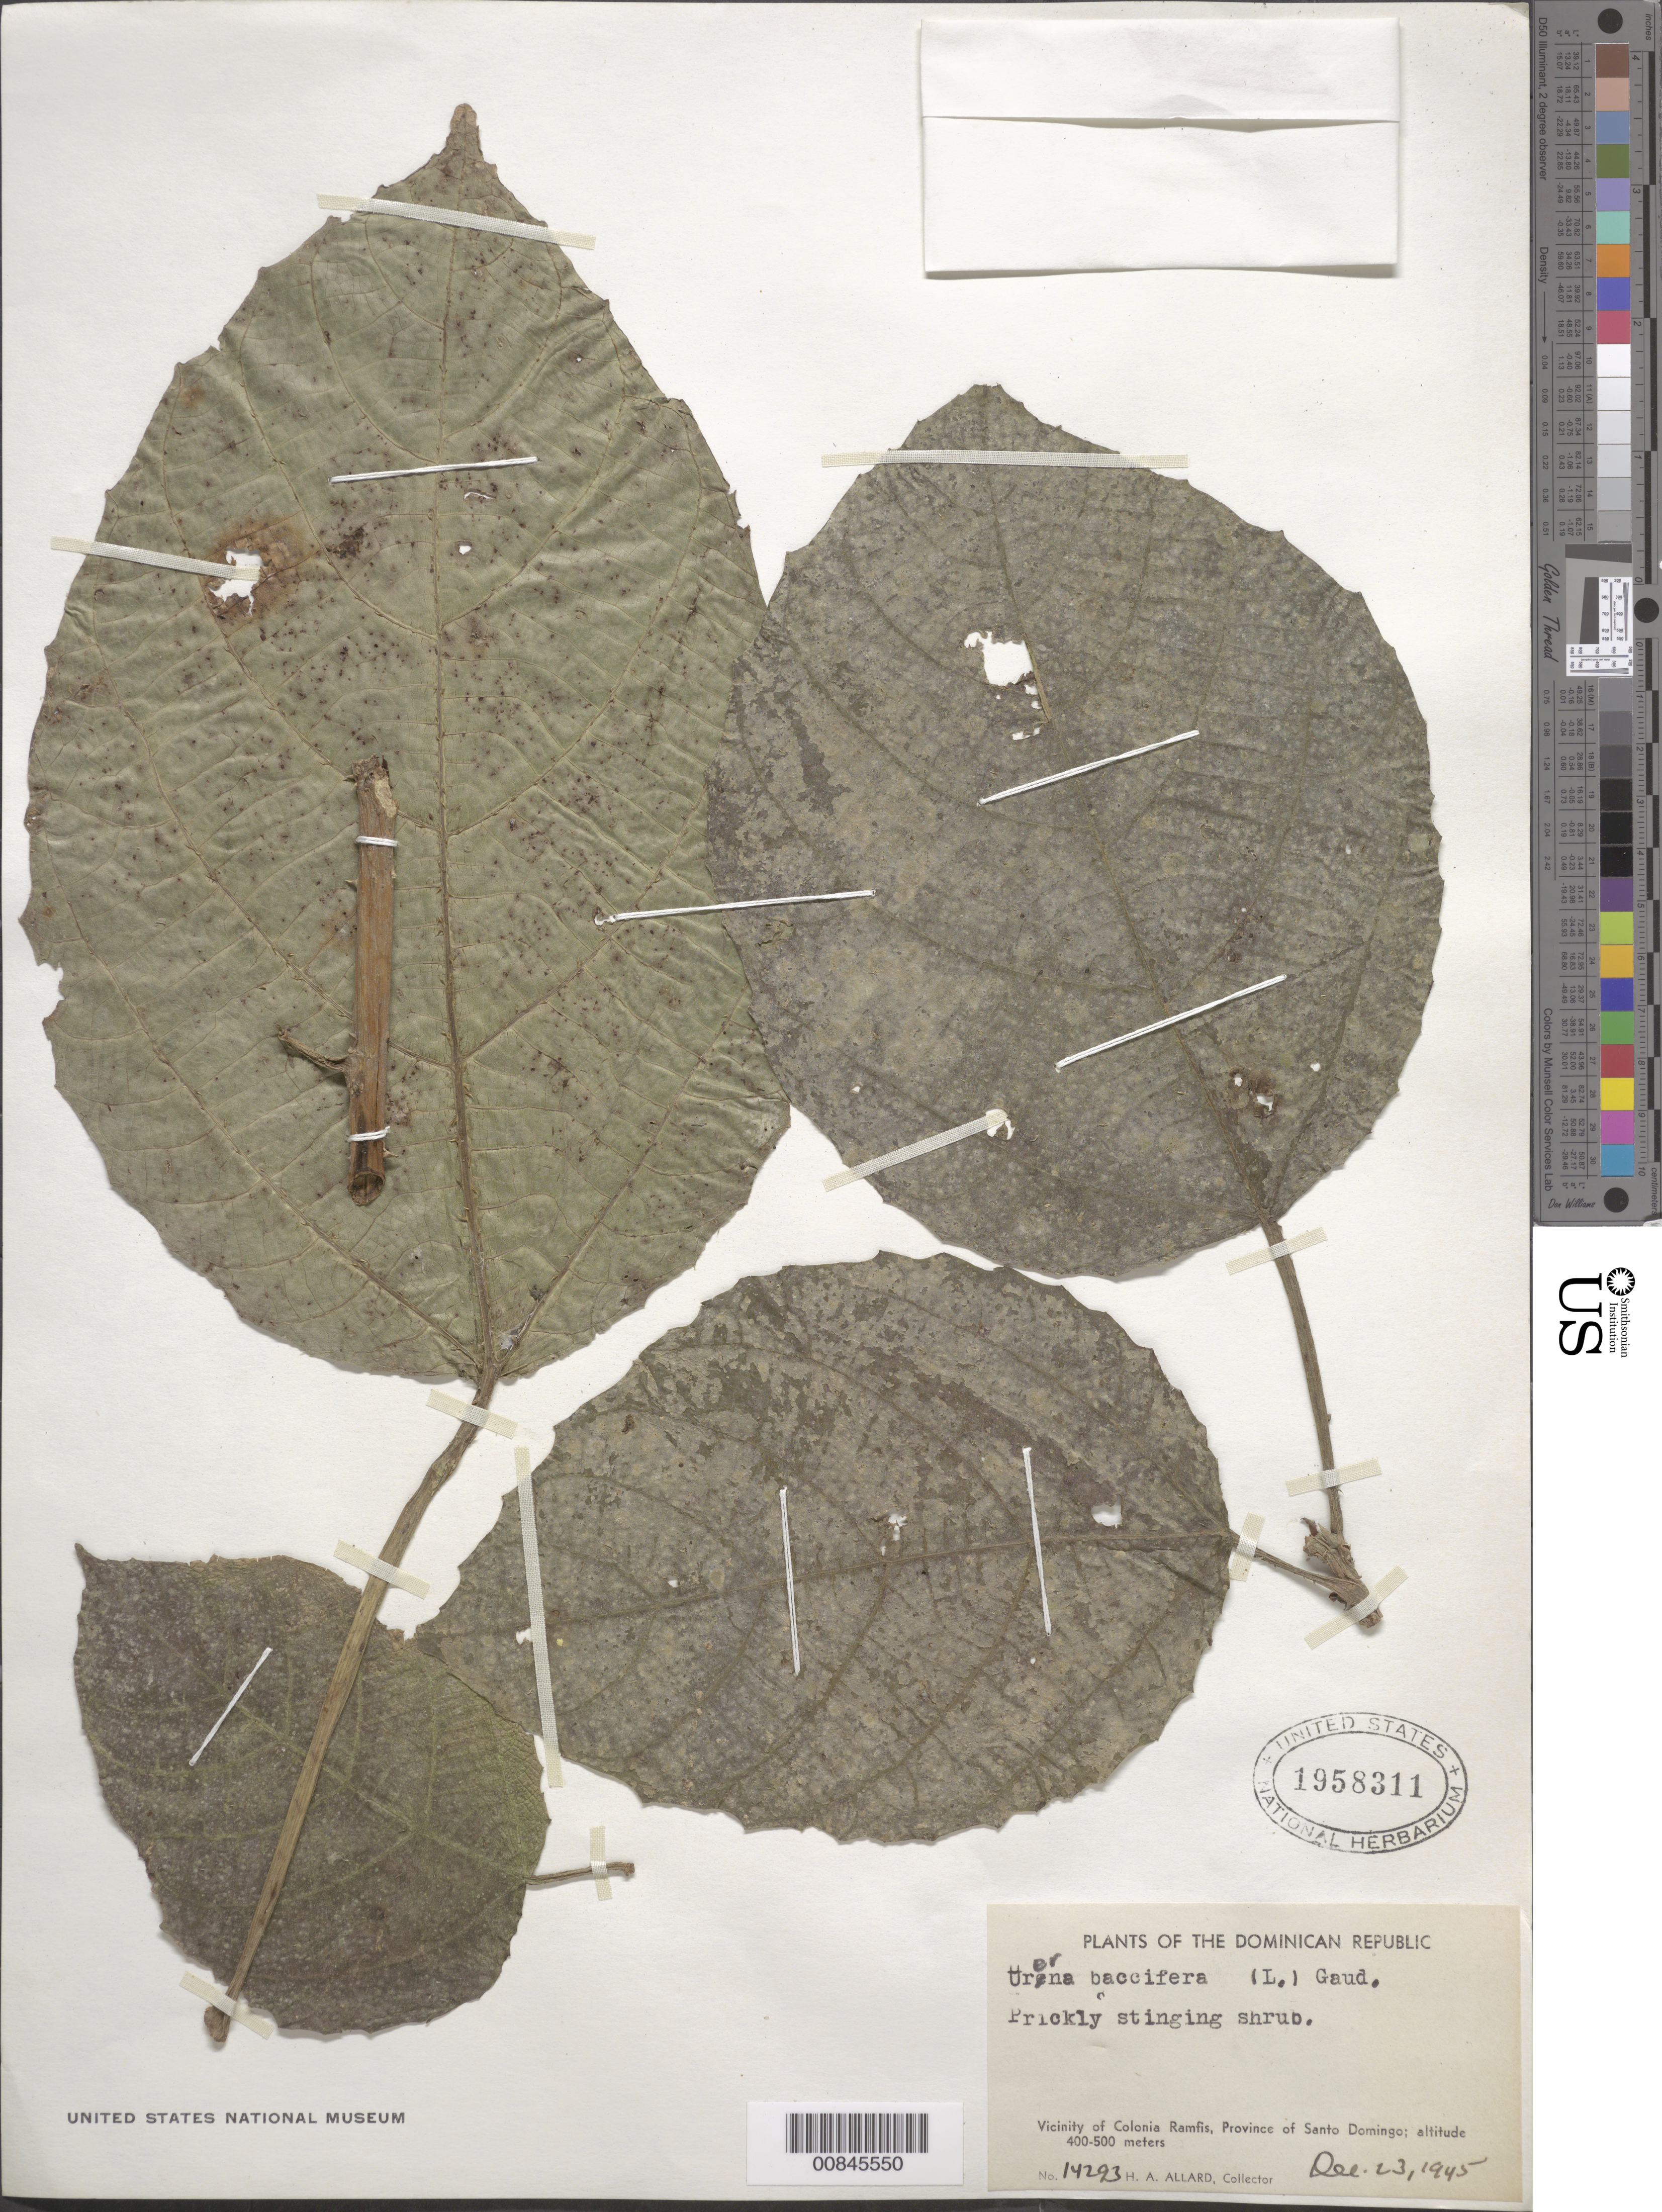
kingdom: Plantae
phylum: Tracheophyta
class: Magnoliopsida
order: Rosales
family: Urticaceae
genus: Urera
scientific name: Urera baccifera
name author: (L.) Gaudich. ex Wedd.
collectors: H. A. Allard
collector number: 14293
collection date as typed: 23 Dec 1945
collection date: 1945-12-23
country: Dominican Republic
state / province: Distrito Nacional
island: Hispaniola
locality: Vicinity of Colonia Ramfis, Province of Santo Domingo (obsolete).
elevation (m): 400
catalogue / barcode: US 1958311